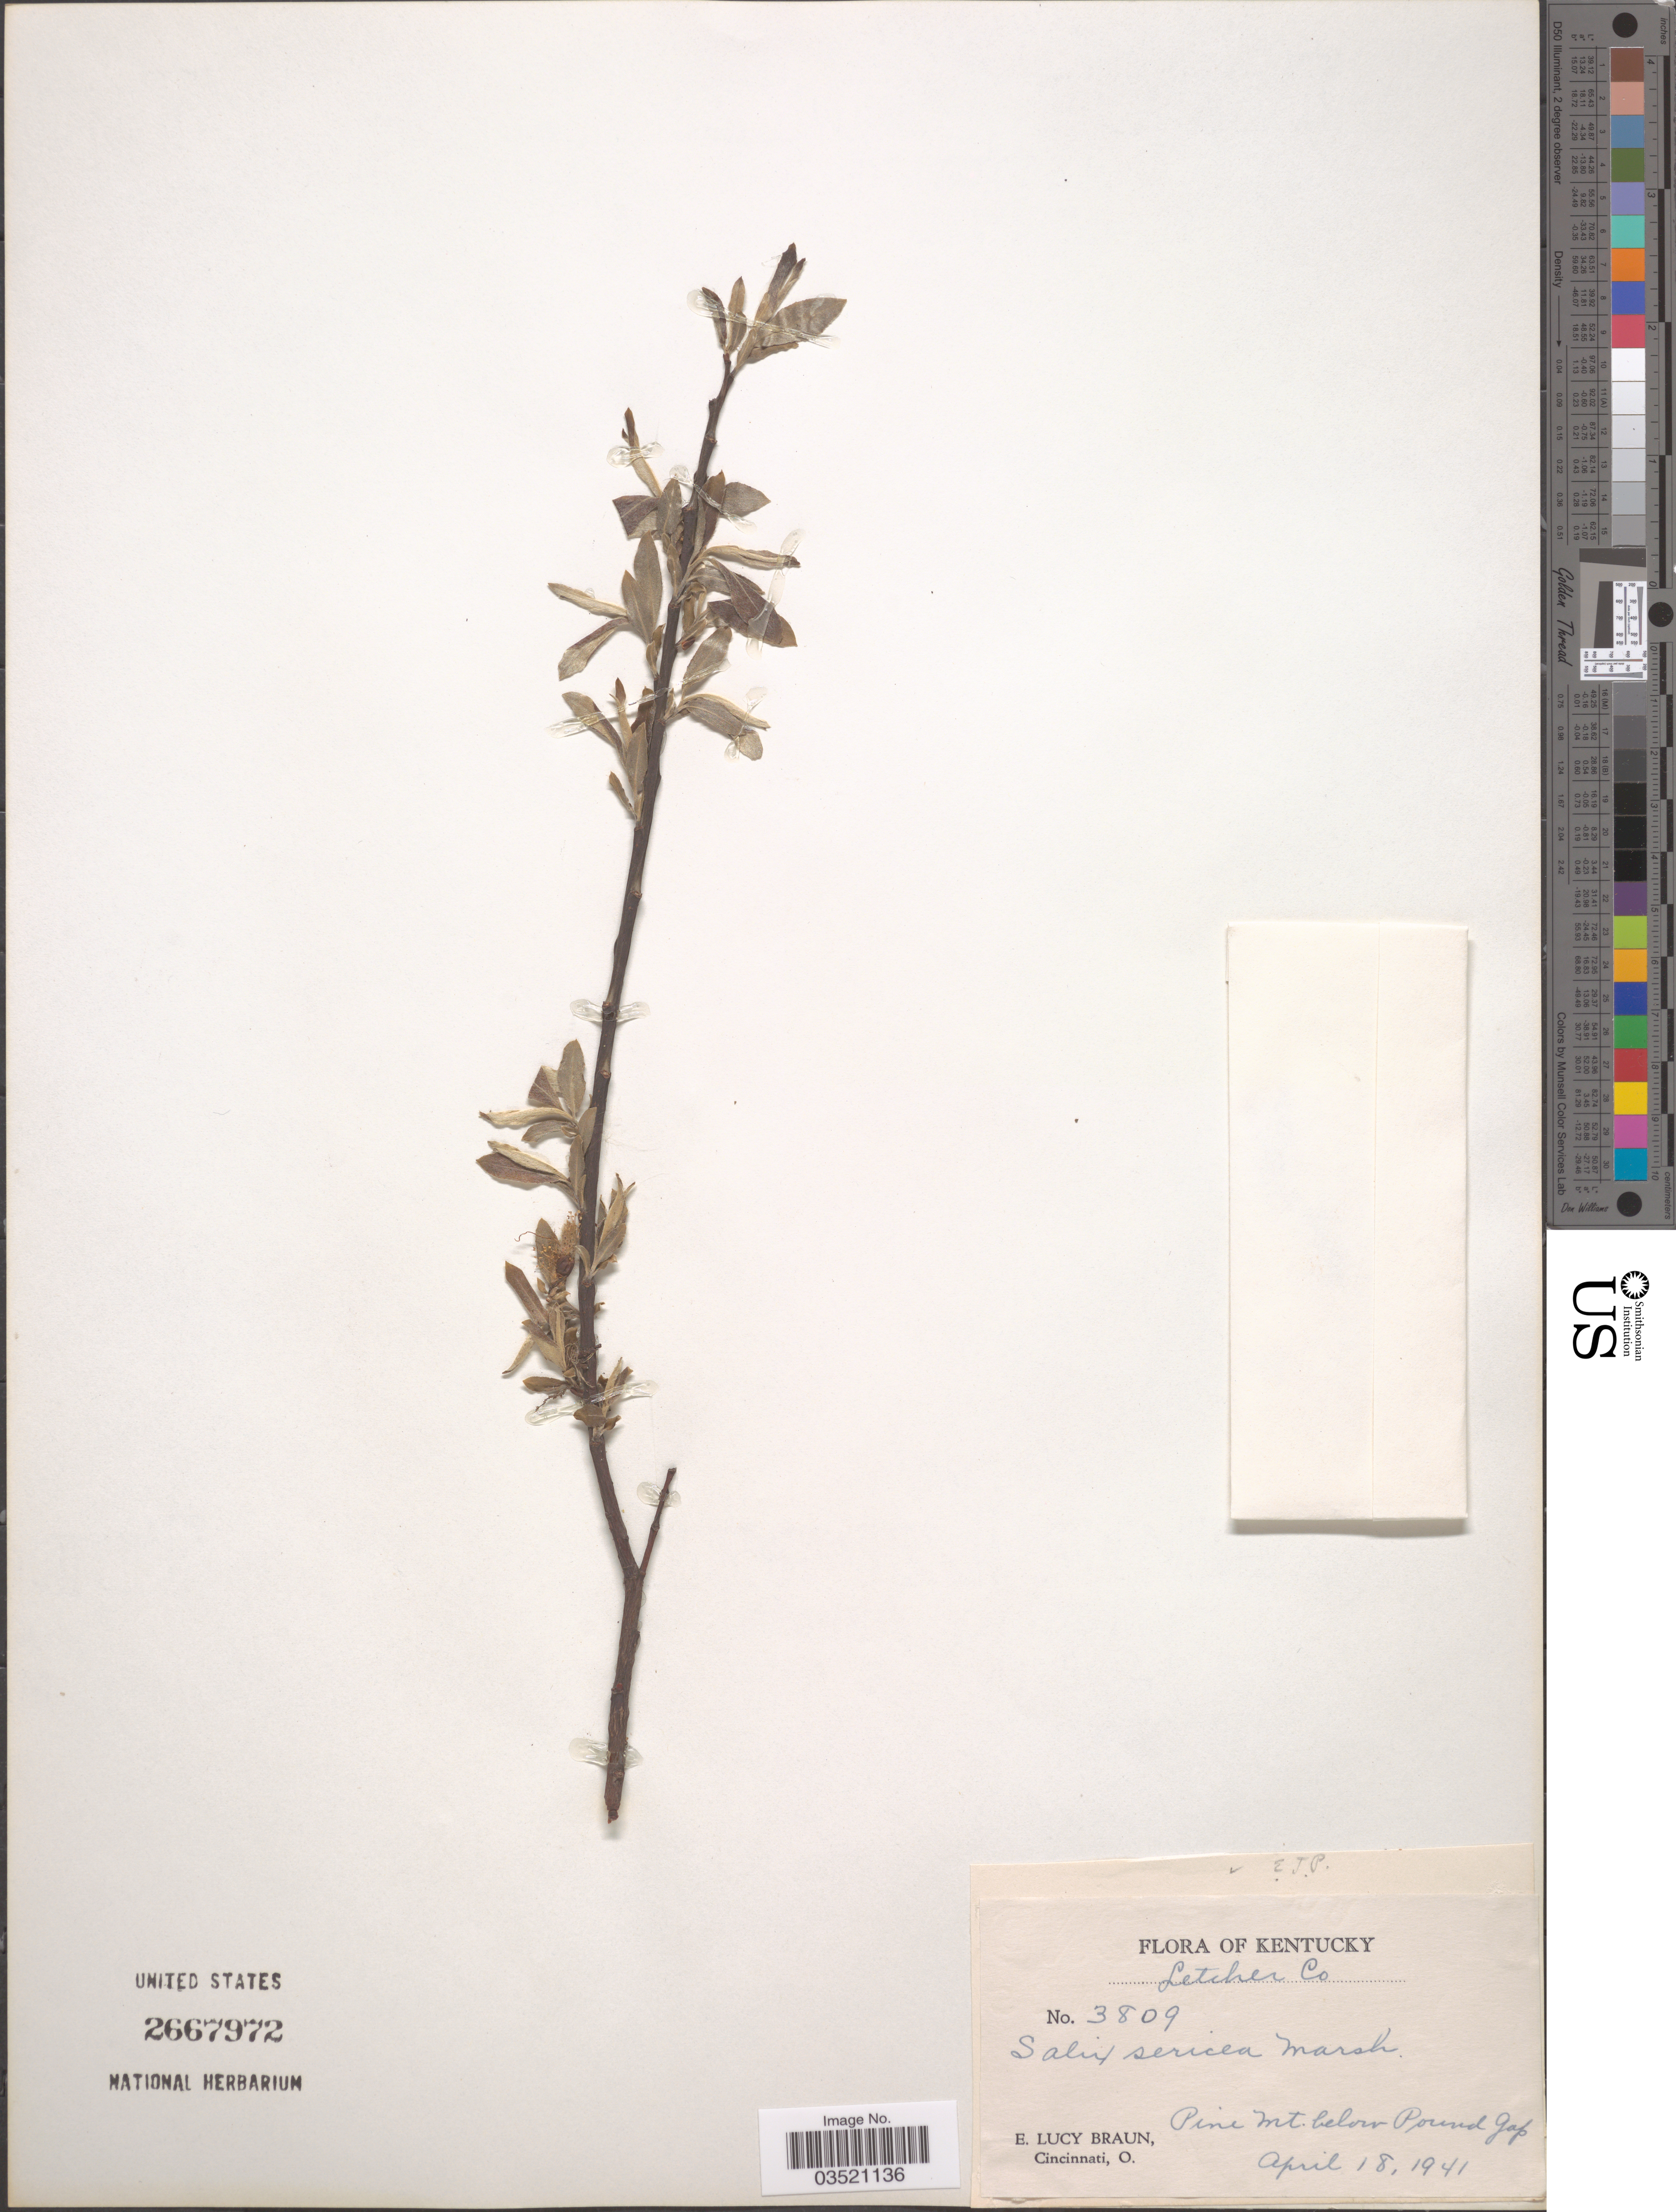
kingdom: Plantae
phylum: Tracheophyta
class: Magnoliopsida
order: Malpighiales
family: Salicaceae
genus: Salix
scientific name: Salix sericea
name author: Marshall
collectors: E. L. Braun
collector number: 3809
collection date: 1941-04-18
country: United States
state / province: Kentucky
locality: Letcher Co., Pine Mt. below Pound Gap.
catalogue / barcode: US 2667972